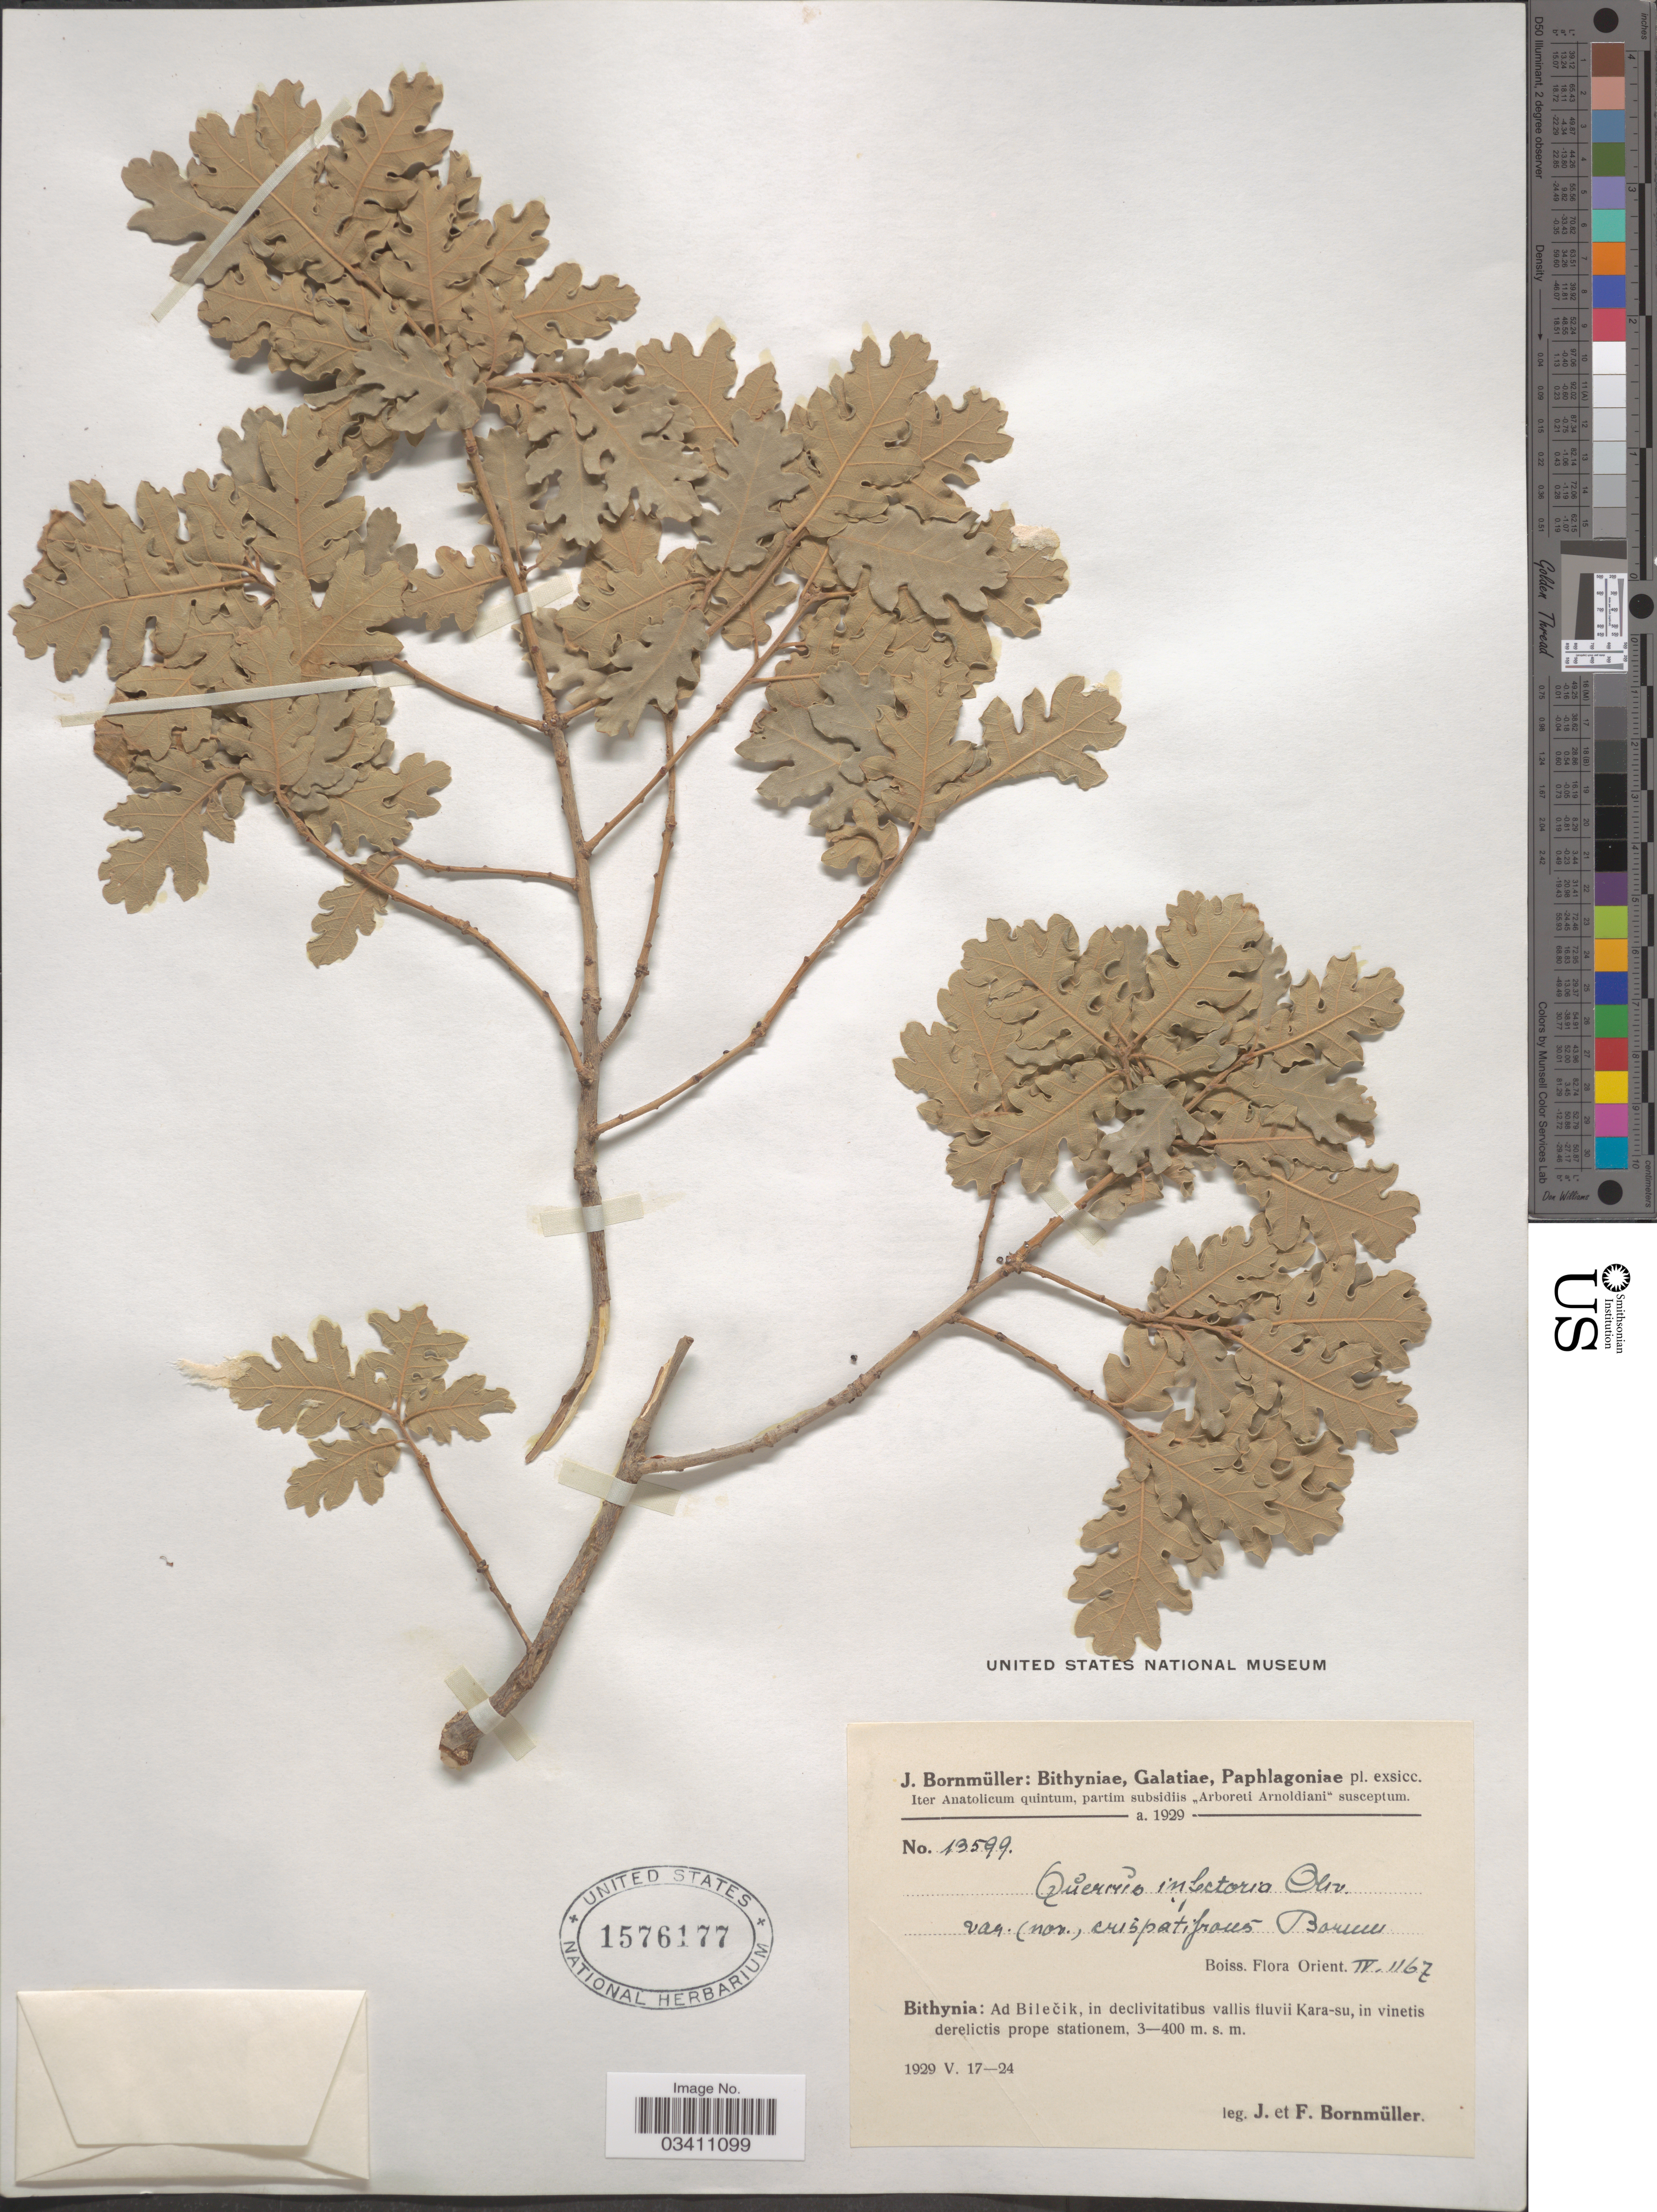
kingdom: Plantae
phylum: Tracheophyta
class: Magnoliopsida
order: Fagales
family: Fagaceae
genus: Quercus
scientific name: Quercus infectoria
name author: Olivier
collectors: J. Bornmüller & F. Bornmüller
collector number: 13599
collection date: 1929-05-17/1929-05-24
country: Turkey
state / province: Bilecik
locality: Bithynia: Ad Bilečik, in declivitatibus vallis fluvii Kara-su, in vinetis derelictis prope stationem.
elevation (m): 300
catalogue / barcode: US 1576177